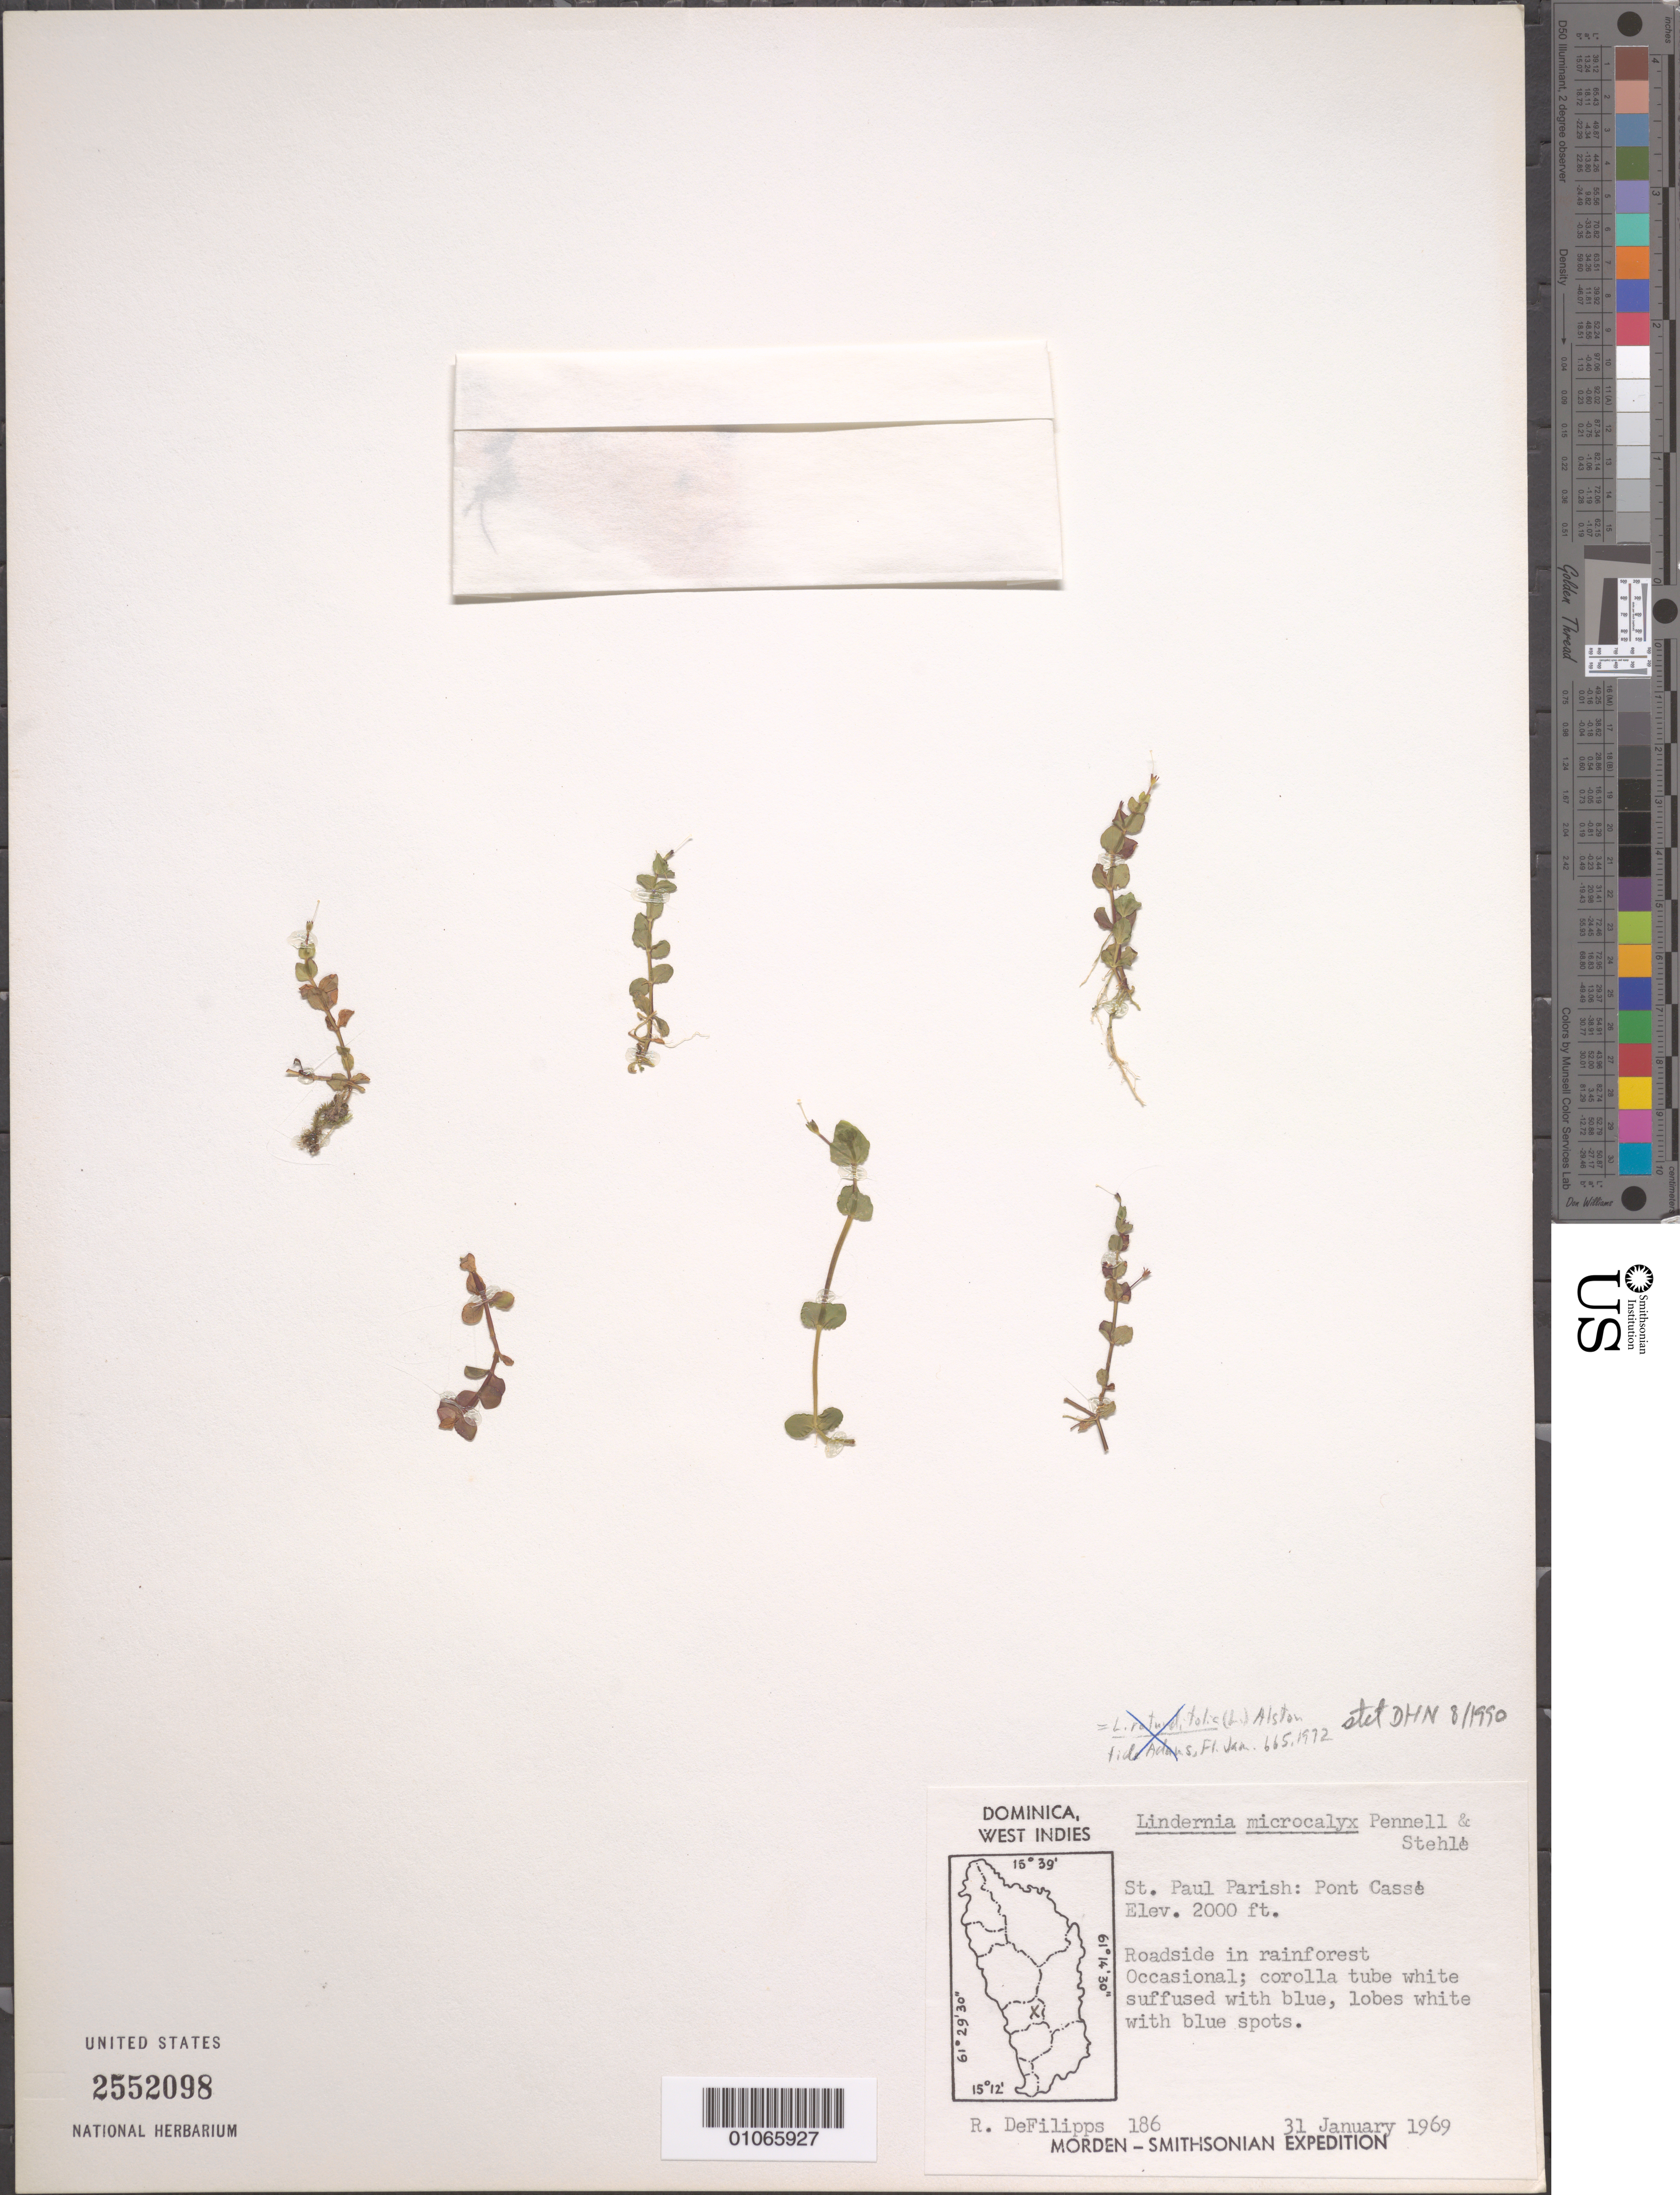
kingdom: Plantae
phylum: Tracheophyta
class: Magnoliopsida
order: Lamiales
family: Linderniaceae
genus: Lindernia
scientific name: Lindernia rotundifolia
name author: (L.) Alston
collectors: R. A. DeFilipps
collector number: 186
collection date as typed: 31 Jan 1969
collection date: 1969-01-31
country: Dominica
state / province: St. Paul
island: Dominica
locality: Pont Casse. roadside in rainforest.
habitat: Occasional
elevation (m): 610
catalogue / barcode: US 2552098